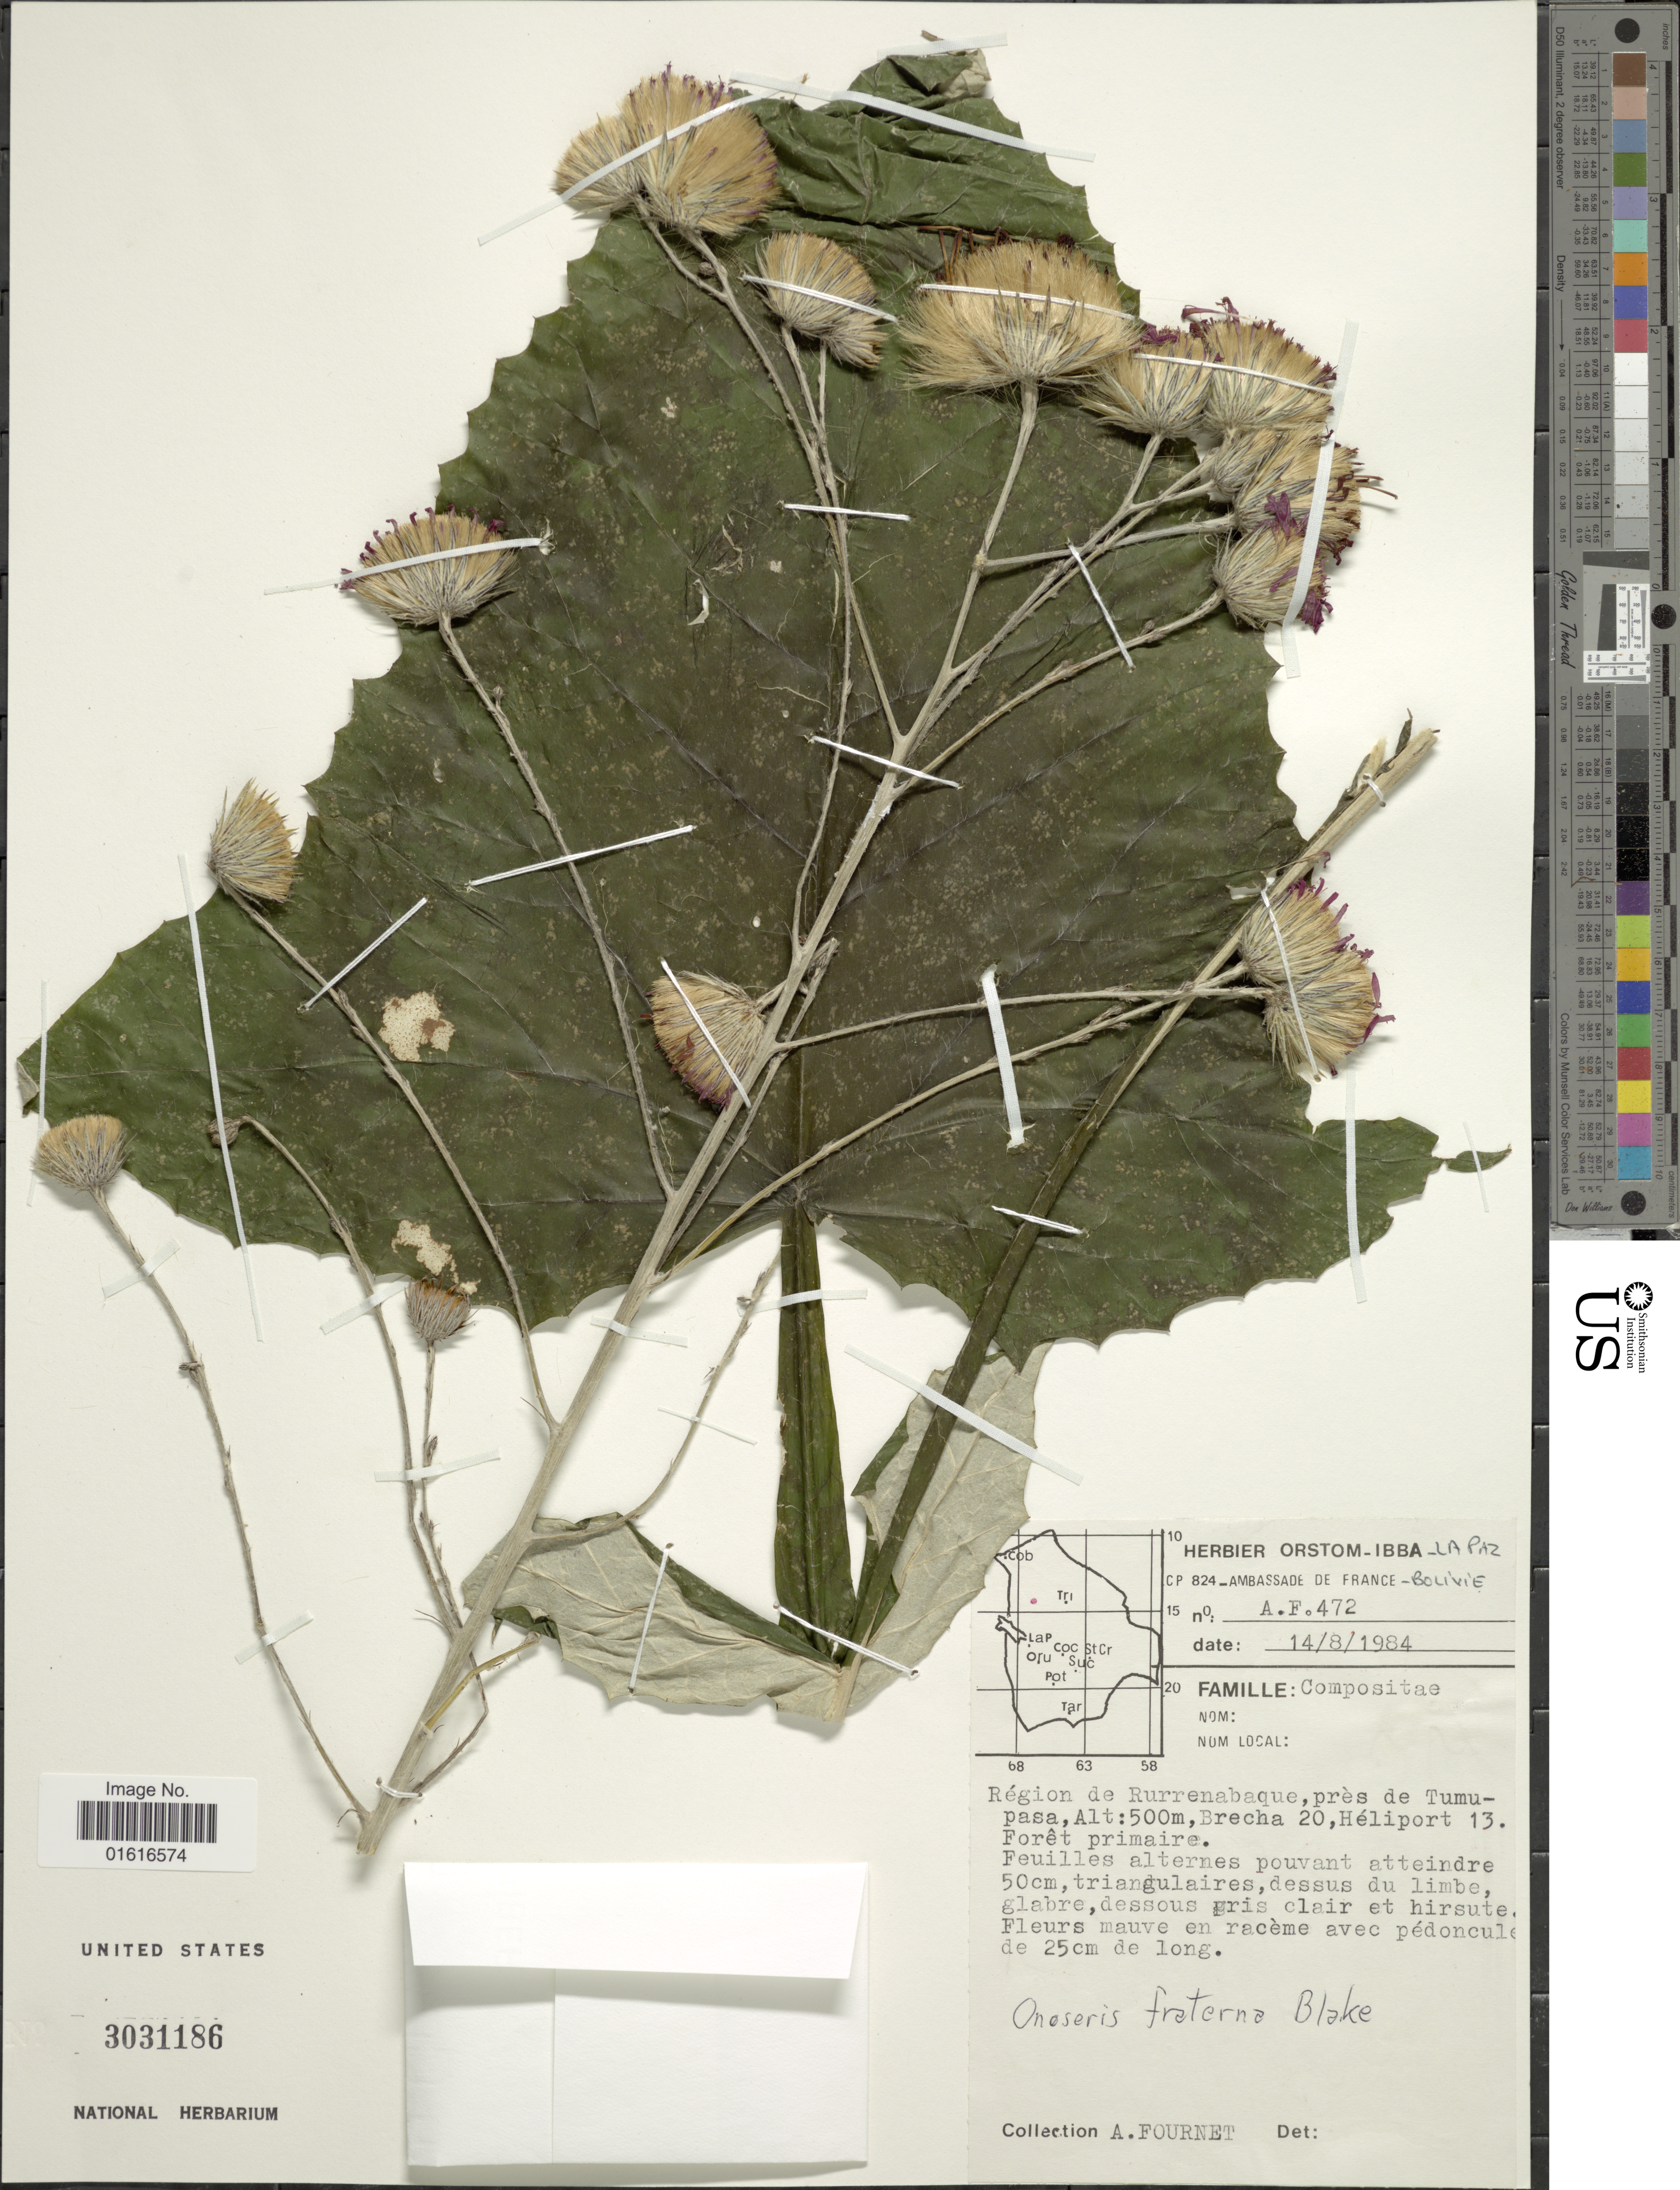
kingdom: Plantae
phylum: Tracheophyta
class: Magnoliopsida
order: Asterales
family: Asteraceae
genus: Onoseris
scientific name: Onoseris fraterna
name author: S.F. Blake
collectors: A. Fournet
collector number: AF472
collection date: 1984-08-14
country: Bolivia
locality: Region de Rurrenabaque, pres de Tumupasa. Brecha 20, Heliport 13.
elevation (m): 500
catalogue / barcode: US 3031186